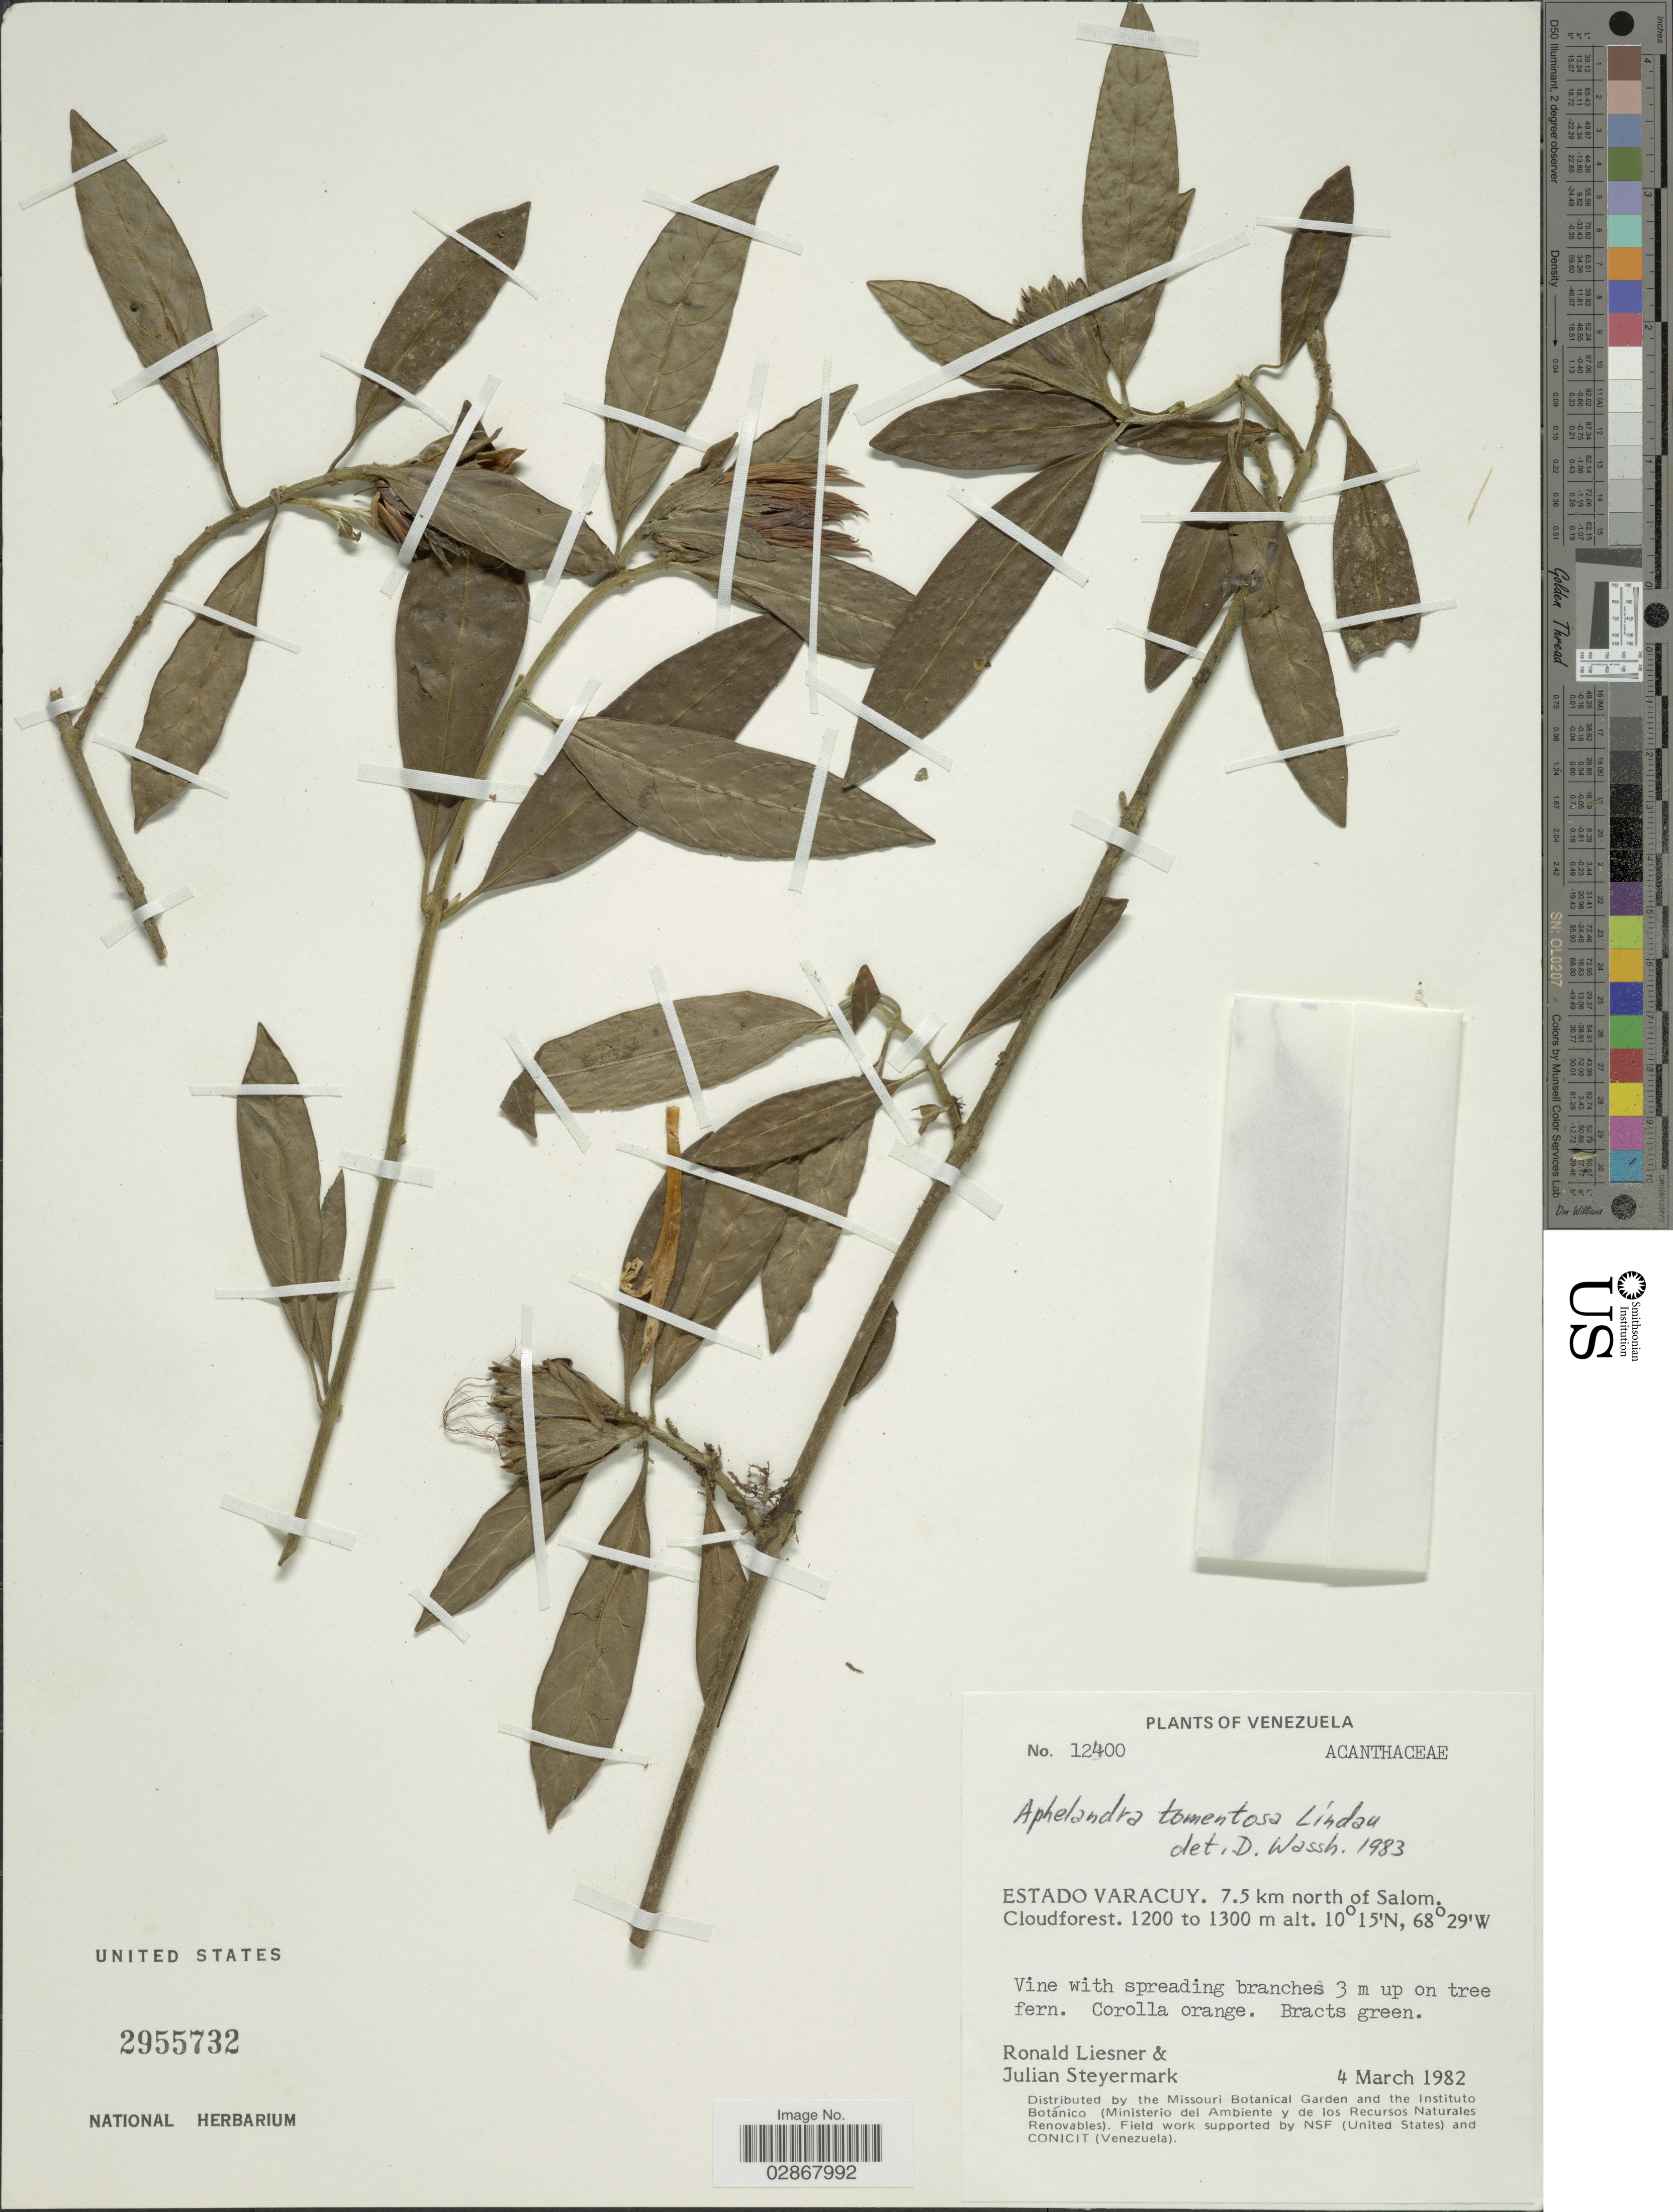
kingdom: Plantae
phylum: Tracheophyta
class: Magnoliopsida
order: Lamiales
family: Acanthaceae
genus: Aphelandra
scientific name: Aphelandra tomentosa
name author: Lindau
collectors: R. L. Liesner & J. Steyermark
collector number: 12400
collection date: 1982-03-04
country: Venezuela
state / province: Yaracuy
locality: Estado Varacuy. 7.5 km north of Salom.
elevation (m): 1200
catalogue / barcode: US 2955732